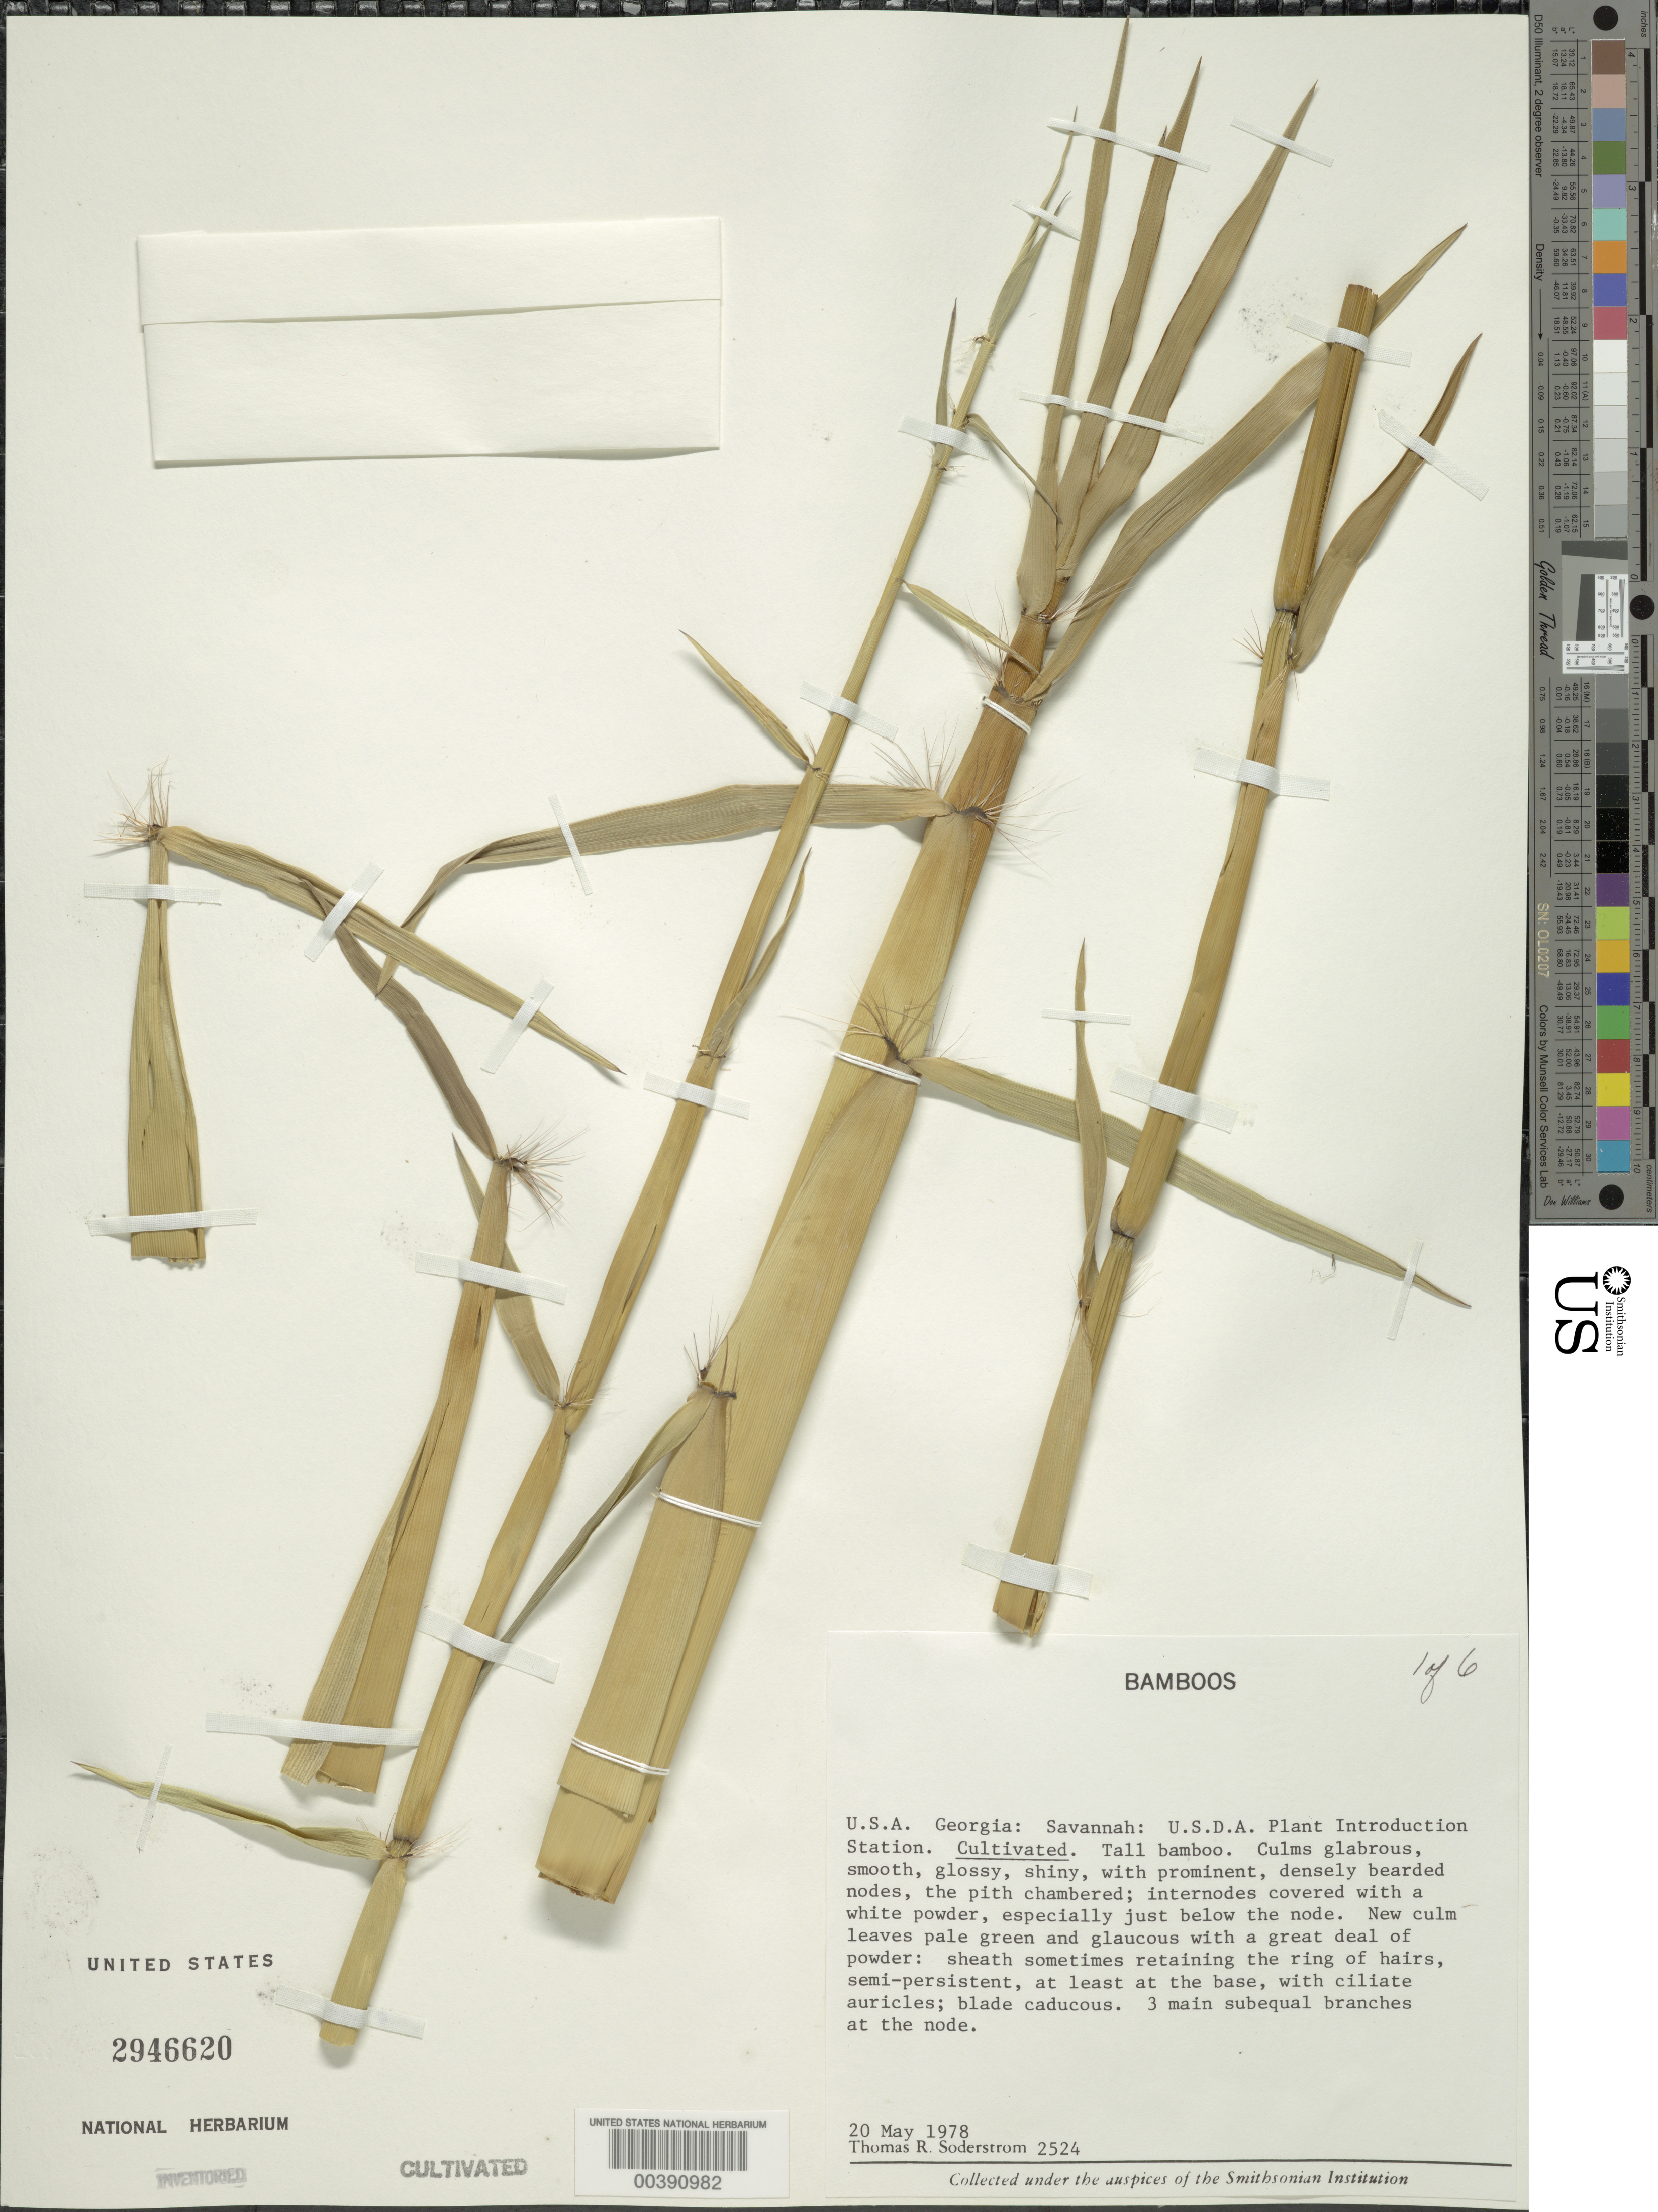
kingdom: Plantae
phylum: Tracheophyta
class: Liliopsida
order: Poales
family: Poaceae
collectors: T. R. Soderstrom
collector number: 2524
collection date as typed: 20 May 1978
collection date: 1978-05-20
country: United States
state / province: Georgia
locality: Savannah, barbour lathroup pi garden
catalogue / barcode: US 2946620